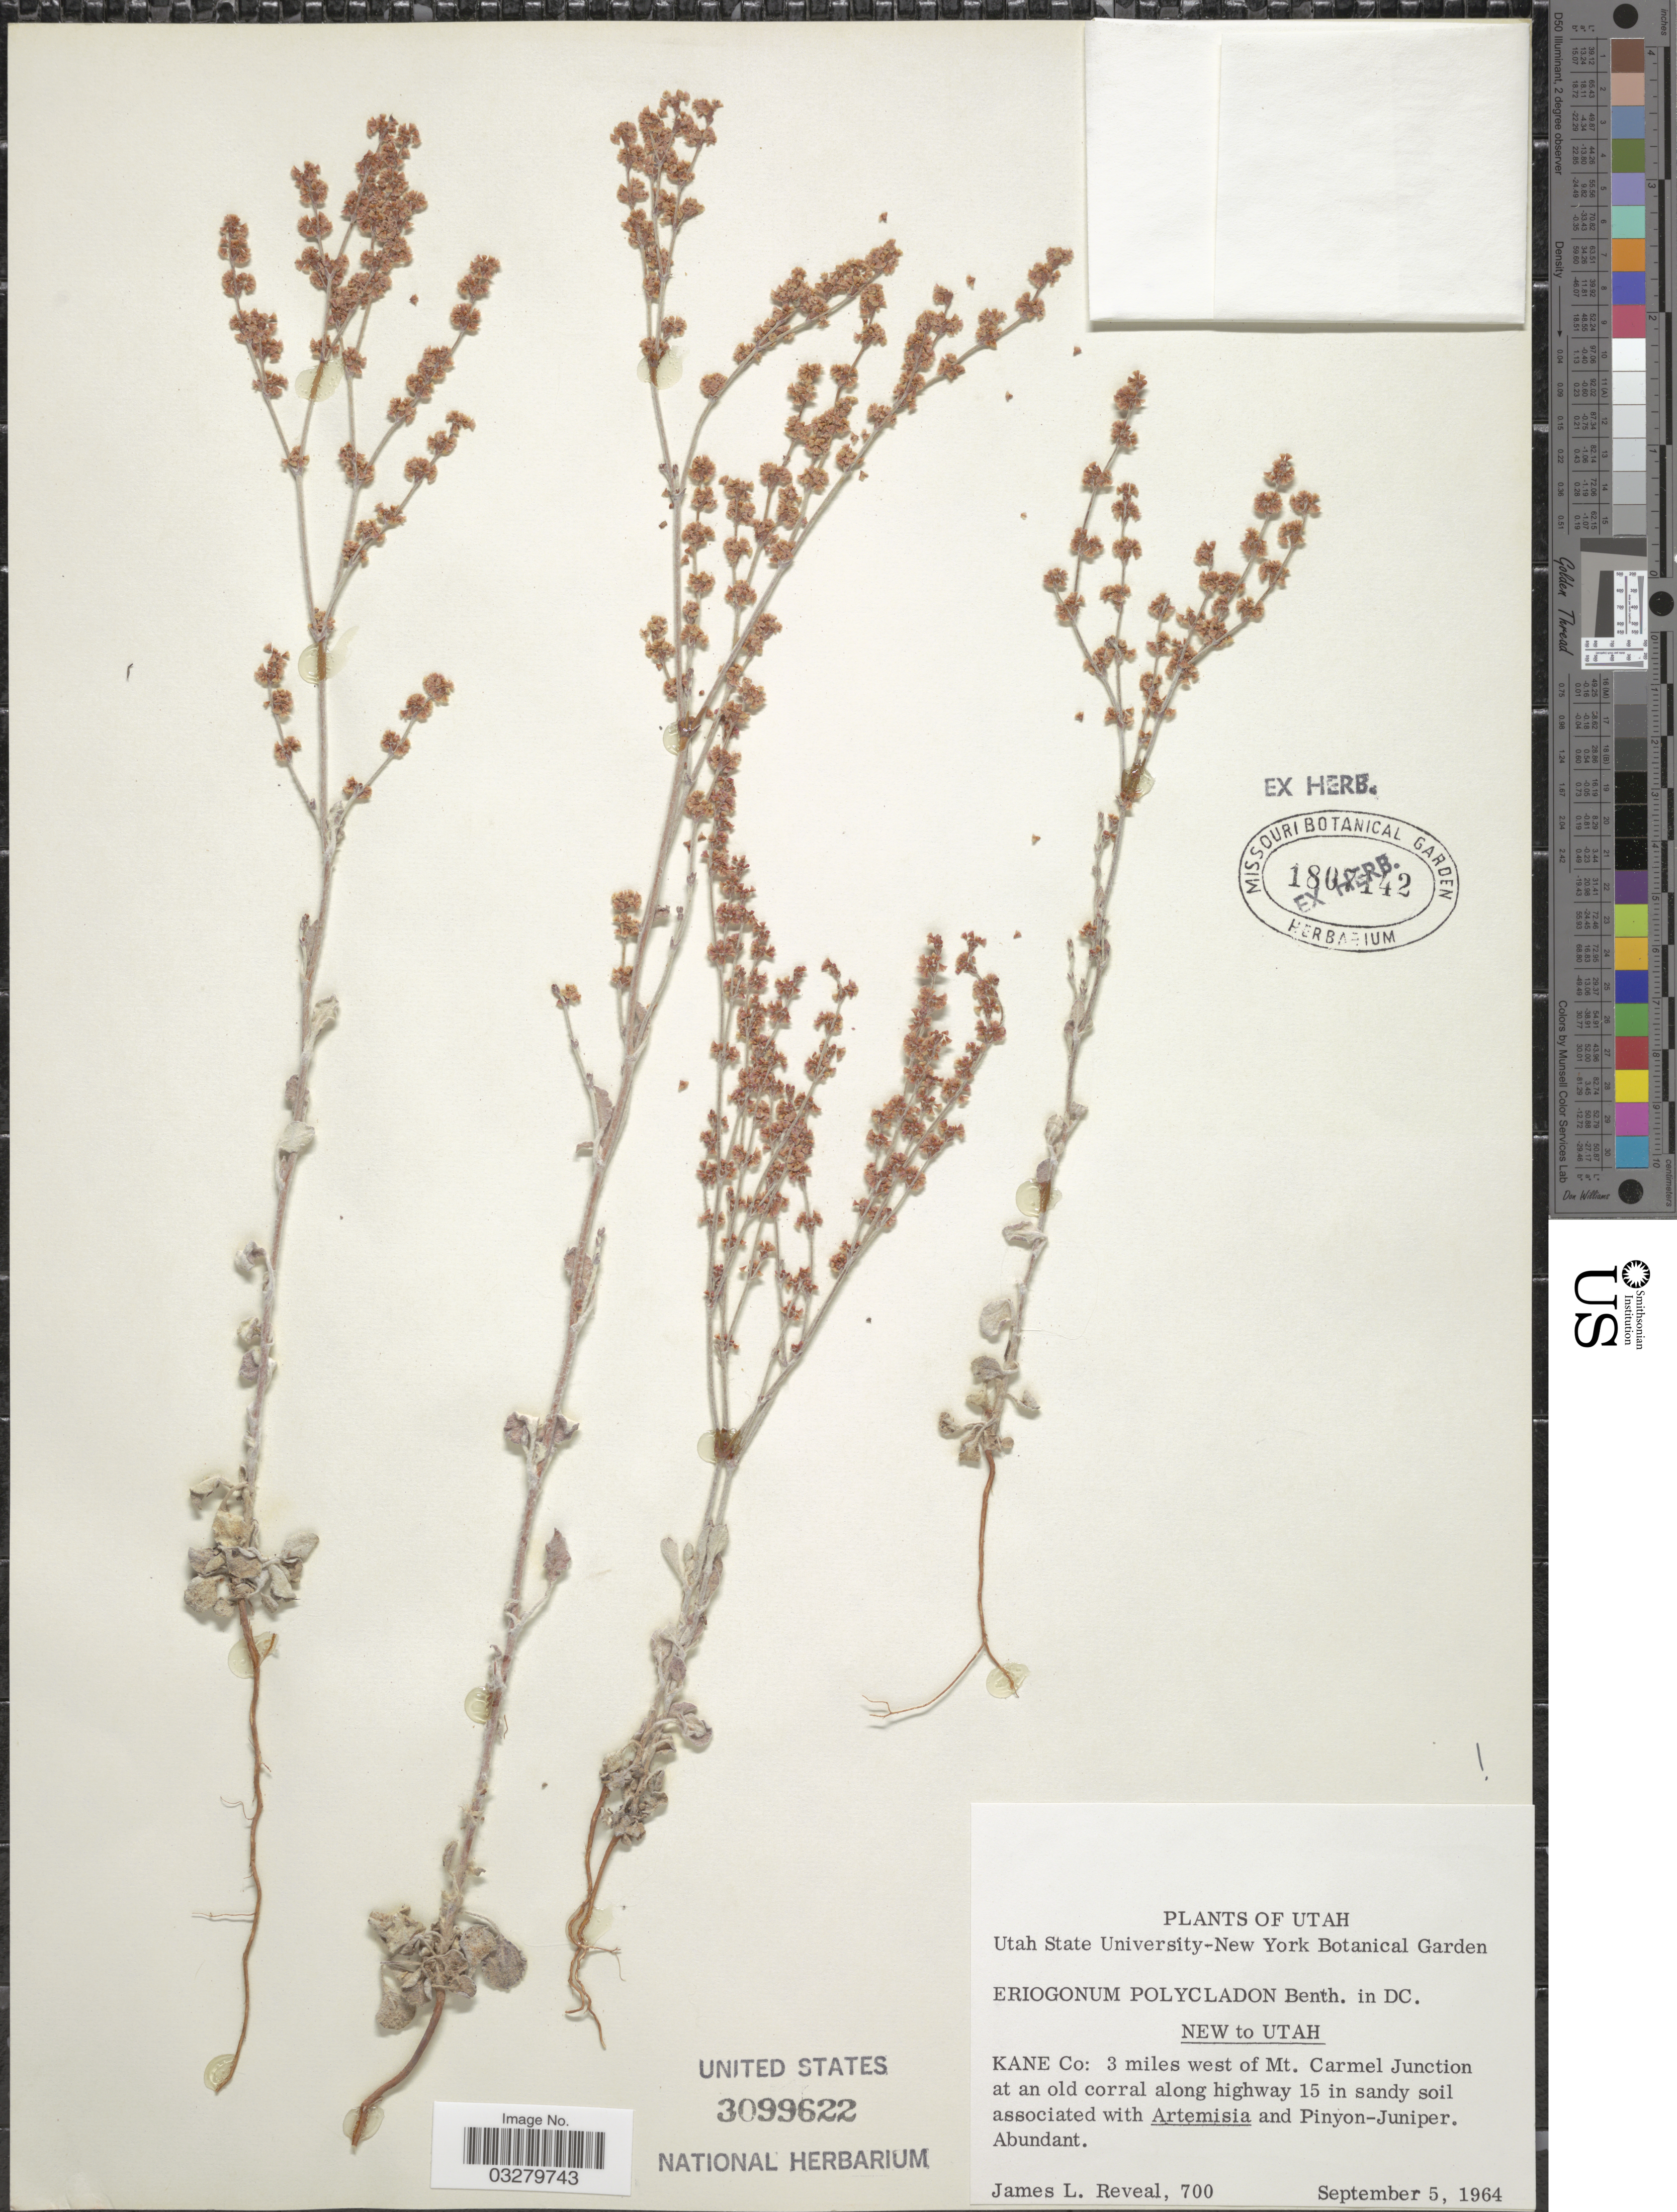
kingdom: Plantae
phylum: Tracheophyta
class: Magnoliopsida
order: Caryophyllales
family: Polygonaceae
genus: Eriogonum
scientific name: Eriogonum polycladon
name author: Benth.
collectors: J. L. Reveal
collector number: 700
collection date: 1964-09-05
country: United States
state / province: Utah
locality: Kane Co: 3 miles west of Mt. Carmel Junction at an old corral along highway 15.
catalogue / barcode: US 3099622